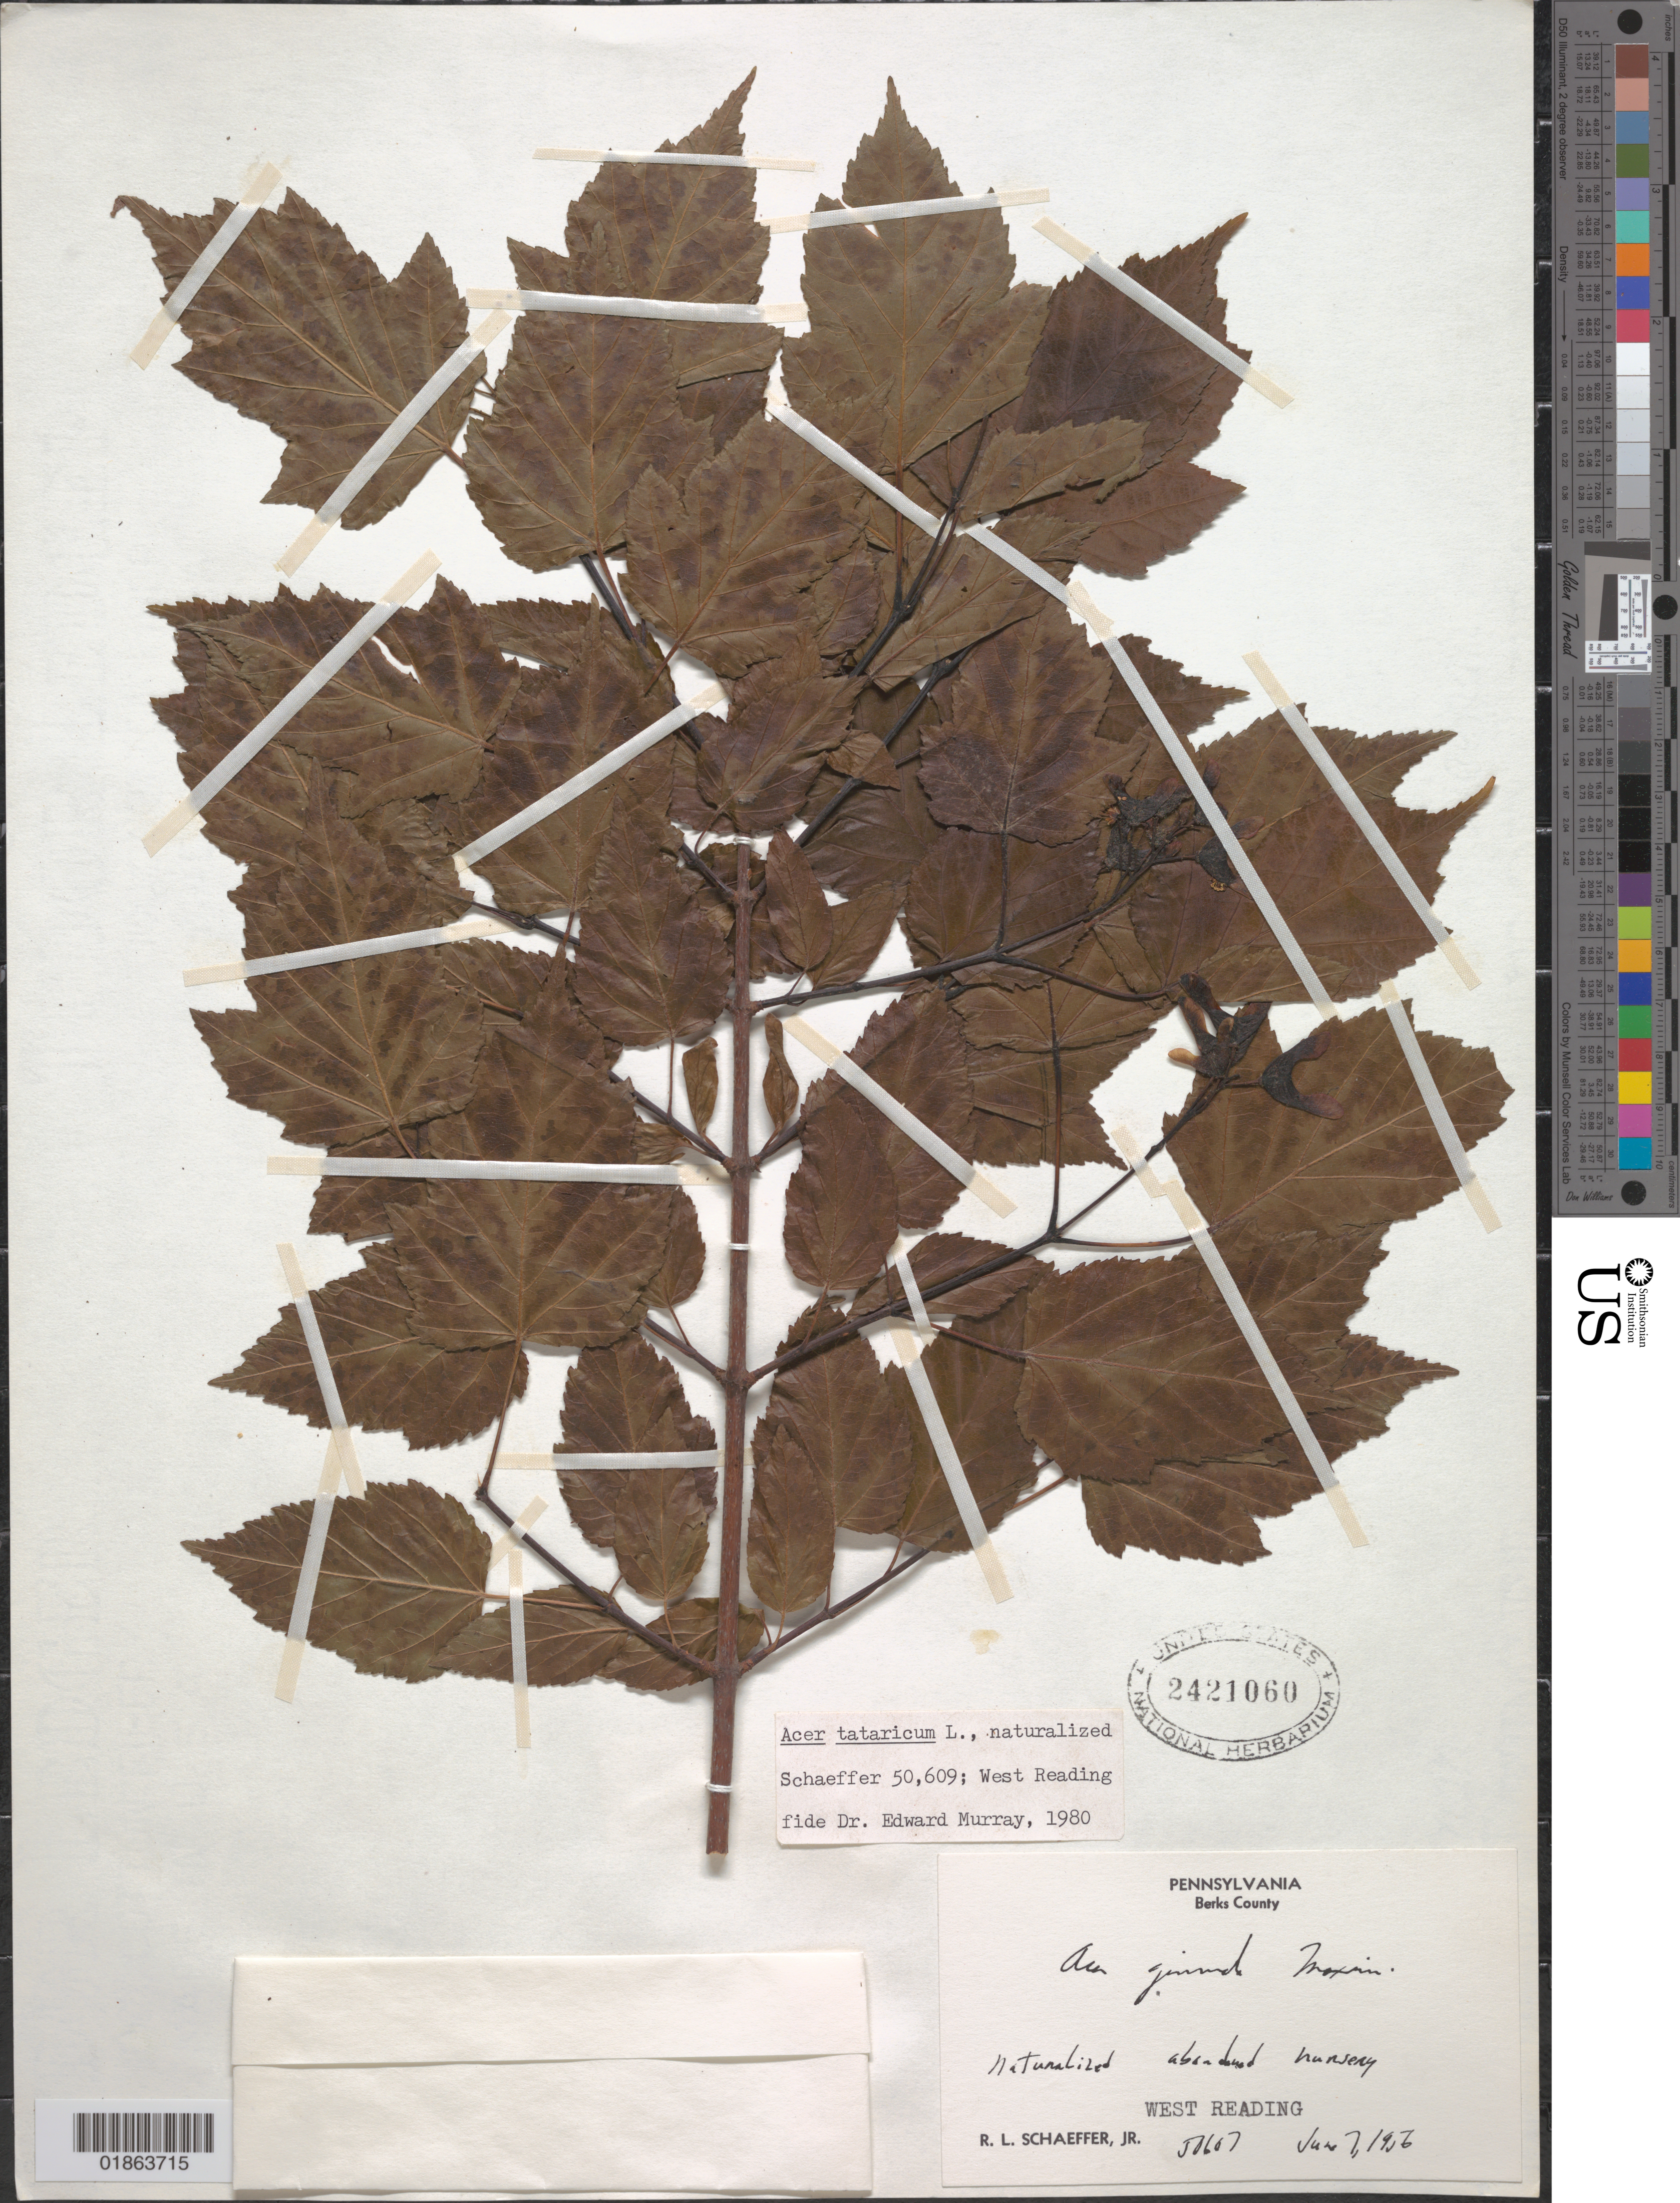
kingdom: Plantae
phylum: Tracheophyta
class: Magnoliopsida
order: Sapindales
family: Sapindaceae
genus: Acer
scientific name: Acer tataricum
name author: L.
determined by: Murray, Edward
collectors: R. L. Schaeffer Jr.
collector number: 50607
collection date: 1956-06-07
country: United States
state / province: Pennsylvania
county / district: Berks County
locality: West Reading, abandoned nursery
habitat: Abandoned nursery. Cultivated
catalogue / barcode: US 2421060